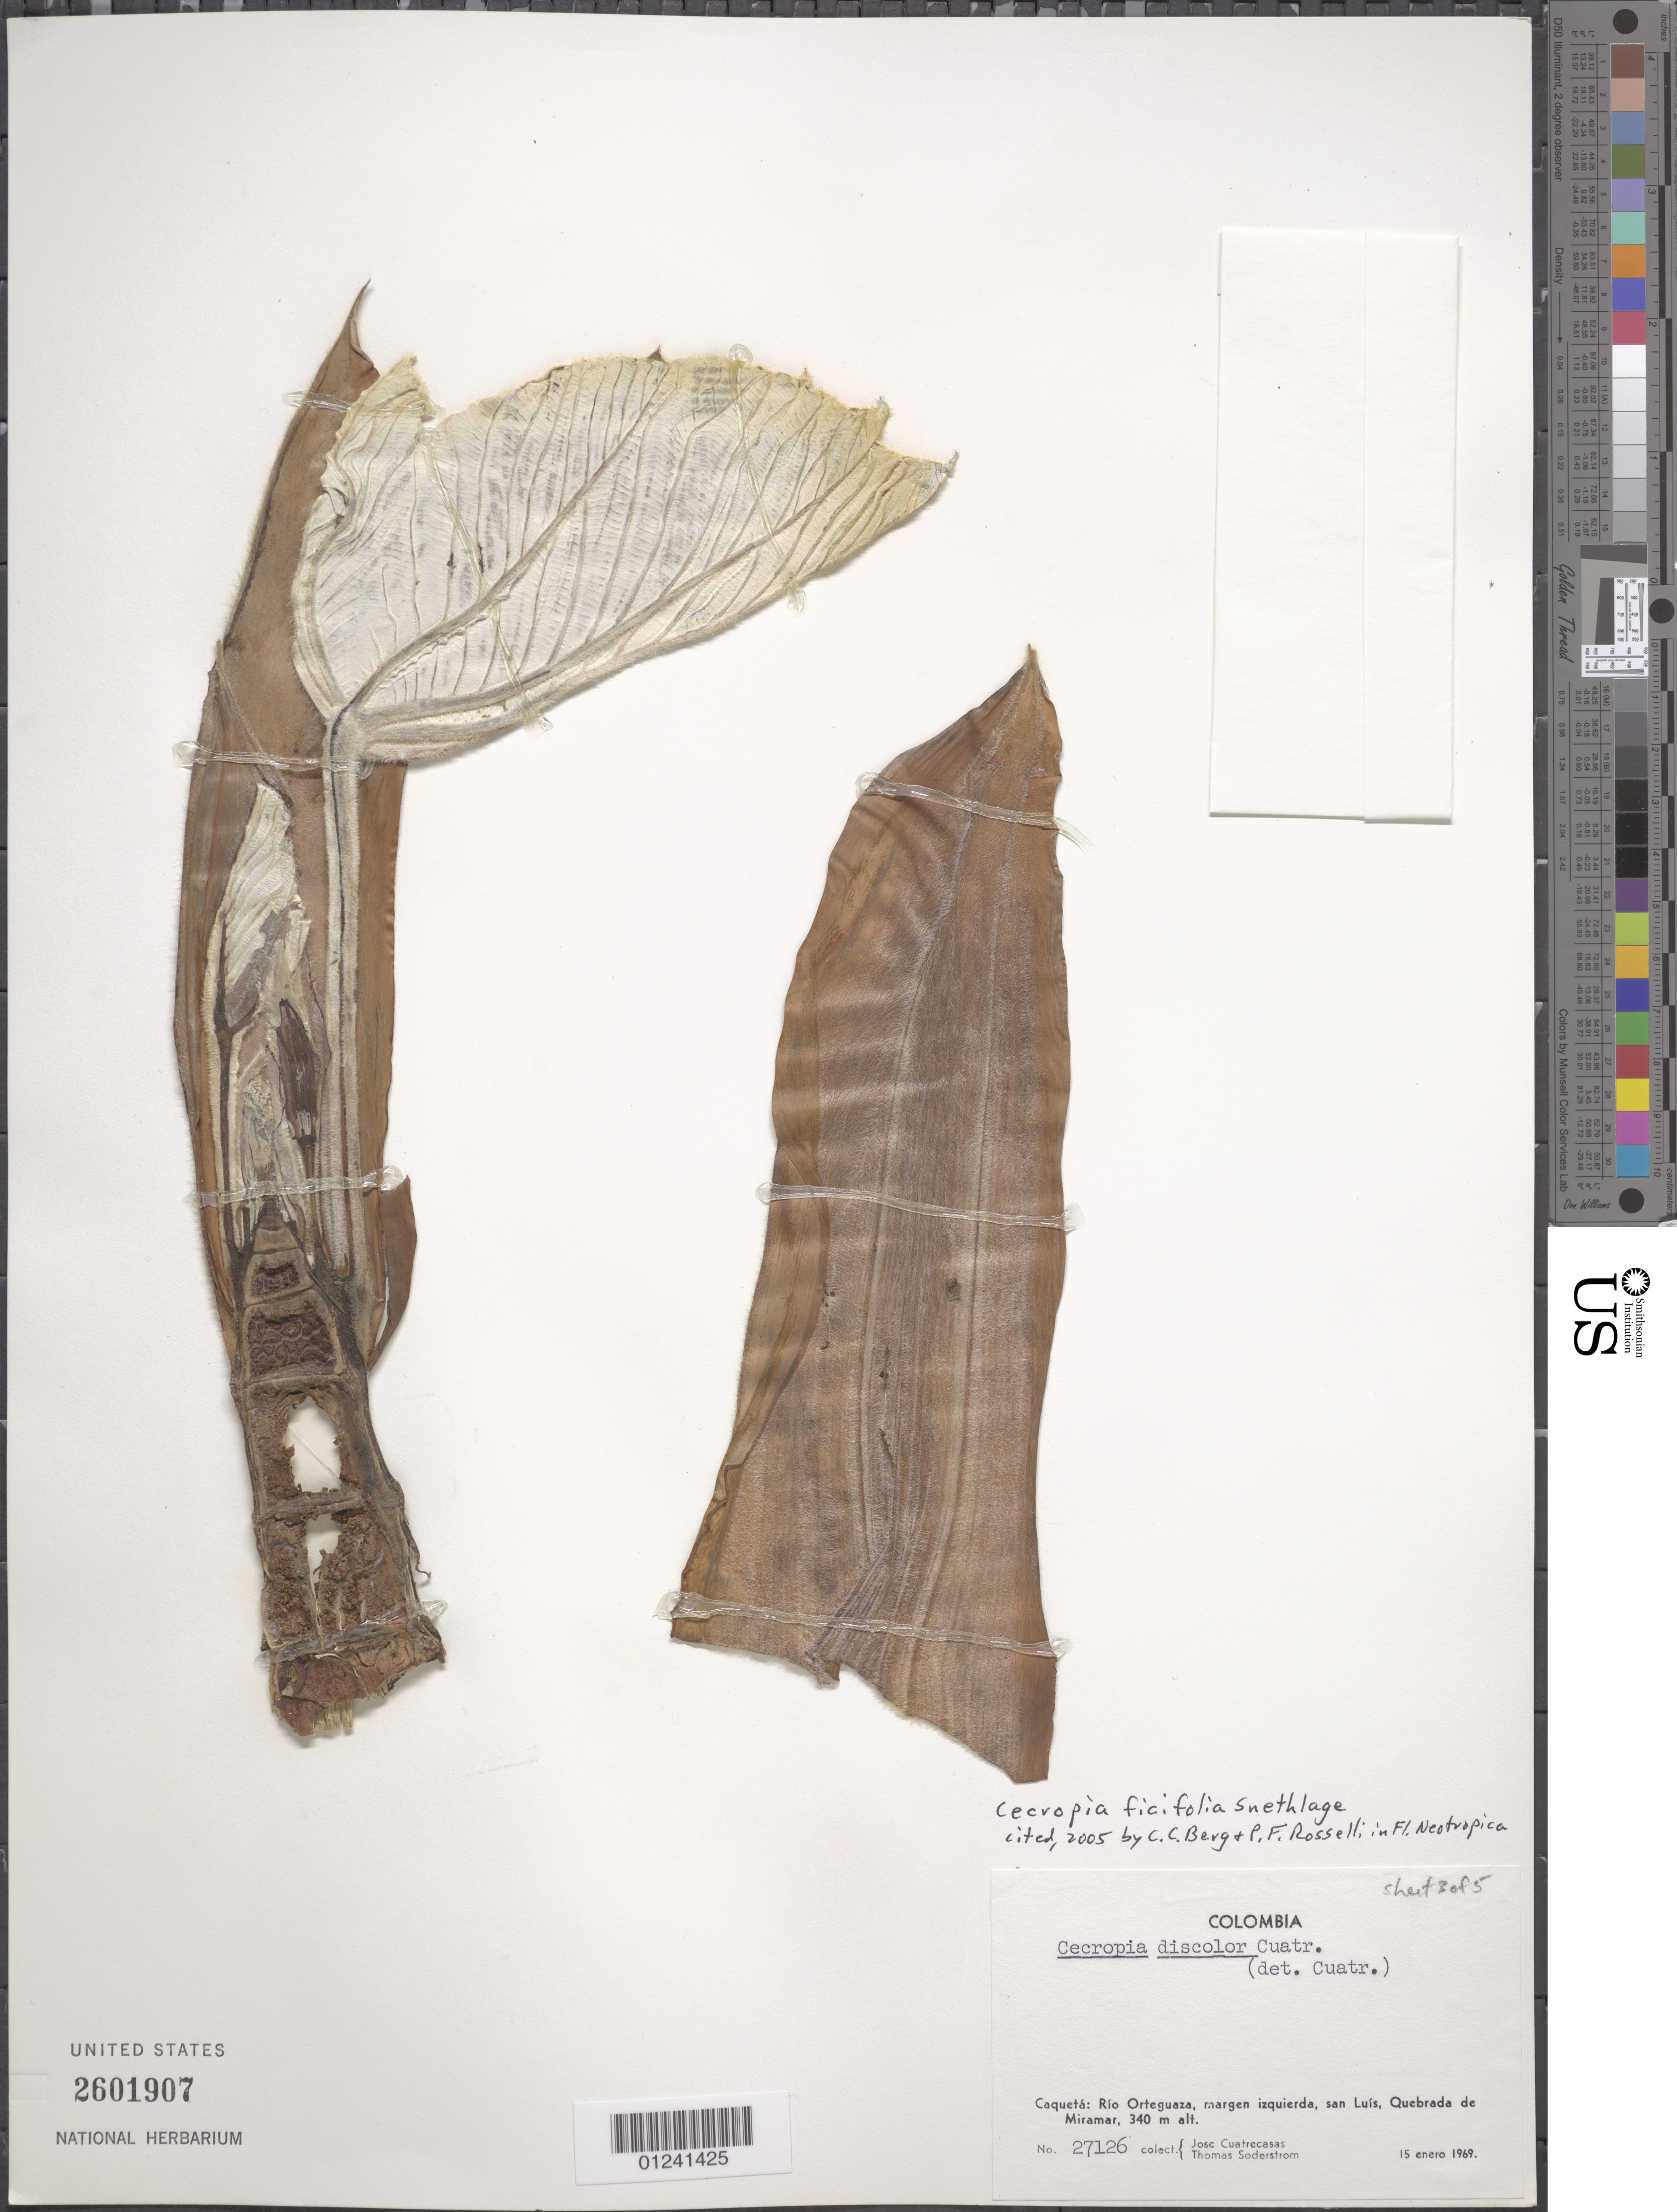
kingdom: Plantae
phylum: Tracheophyta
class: Magnoliopsida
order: Rosales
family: Urticaceae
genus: Cecropia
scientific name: Cecropia ficifolia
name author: Snethlage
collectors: J. Cuatrecasas & T. R. Soderstrom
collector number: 27126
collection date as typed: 15 Jan 1969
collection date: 1969-01-15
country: Colombia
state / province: Caquetá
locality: Rio Ortequaza, Margen Izquierda, San Luis, Quebrada de Miramar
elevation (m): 340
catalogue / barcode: US 2601907